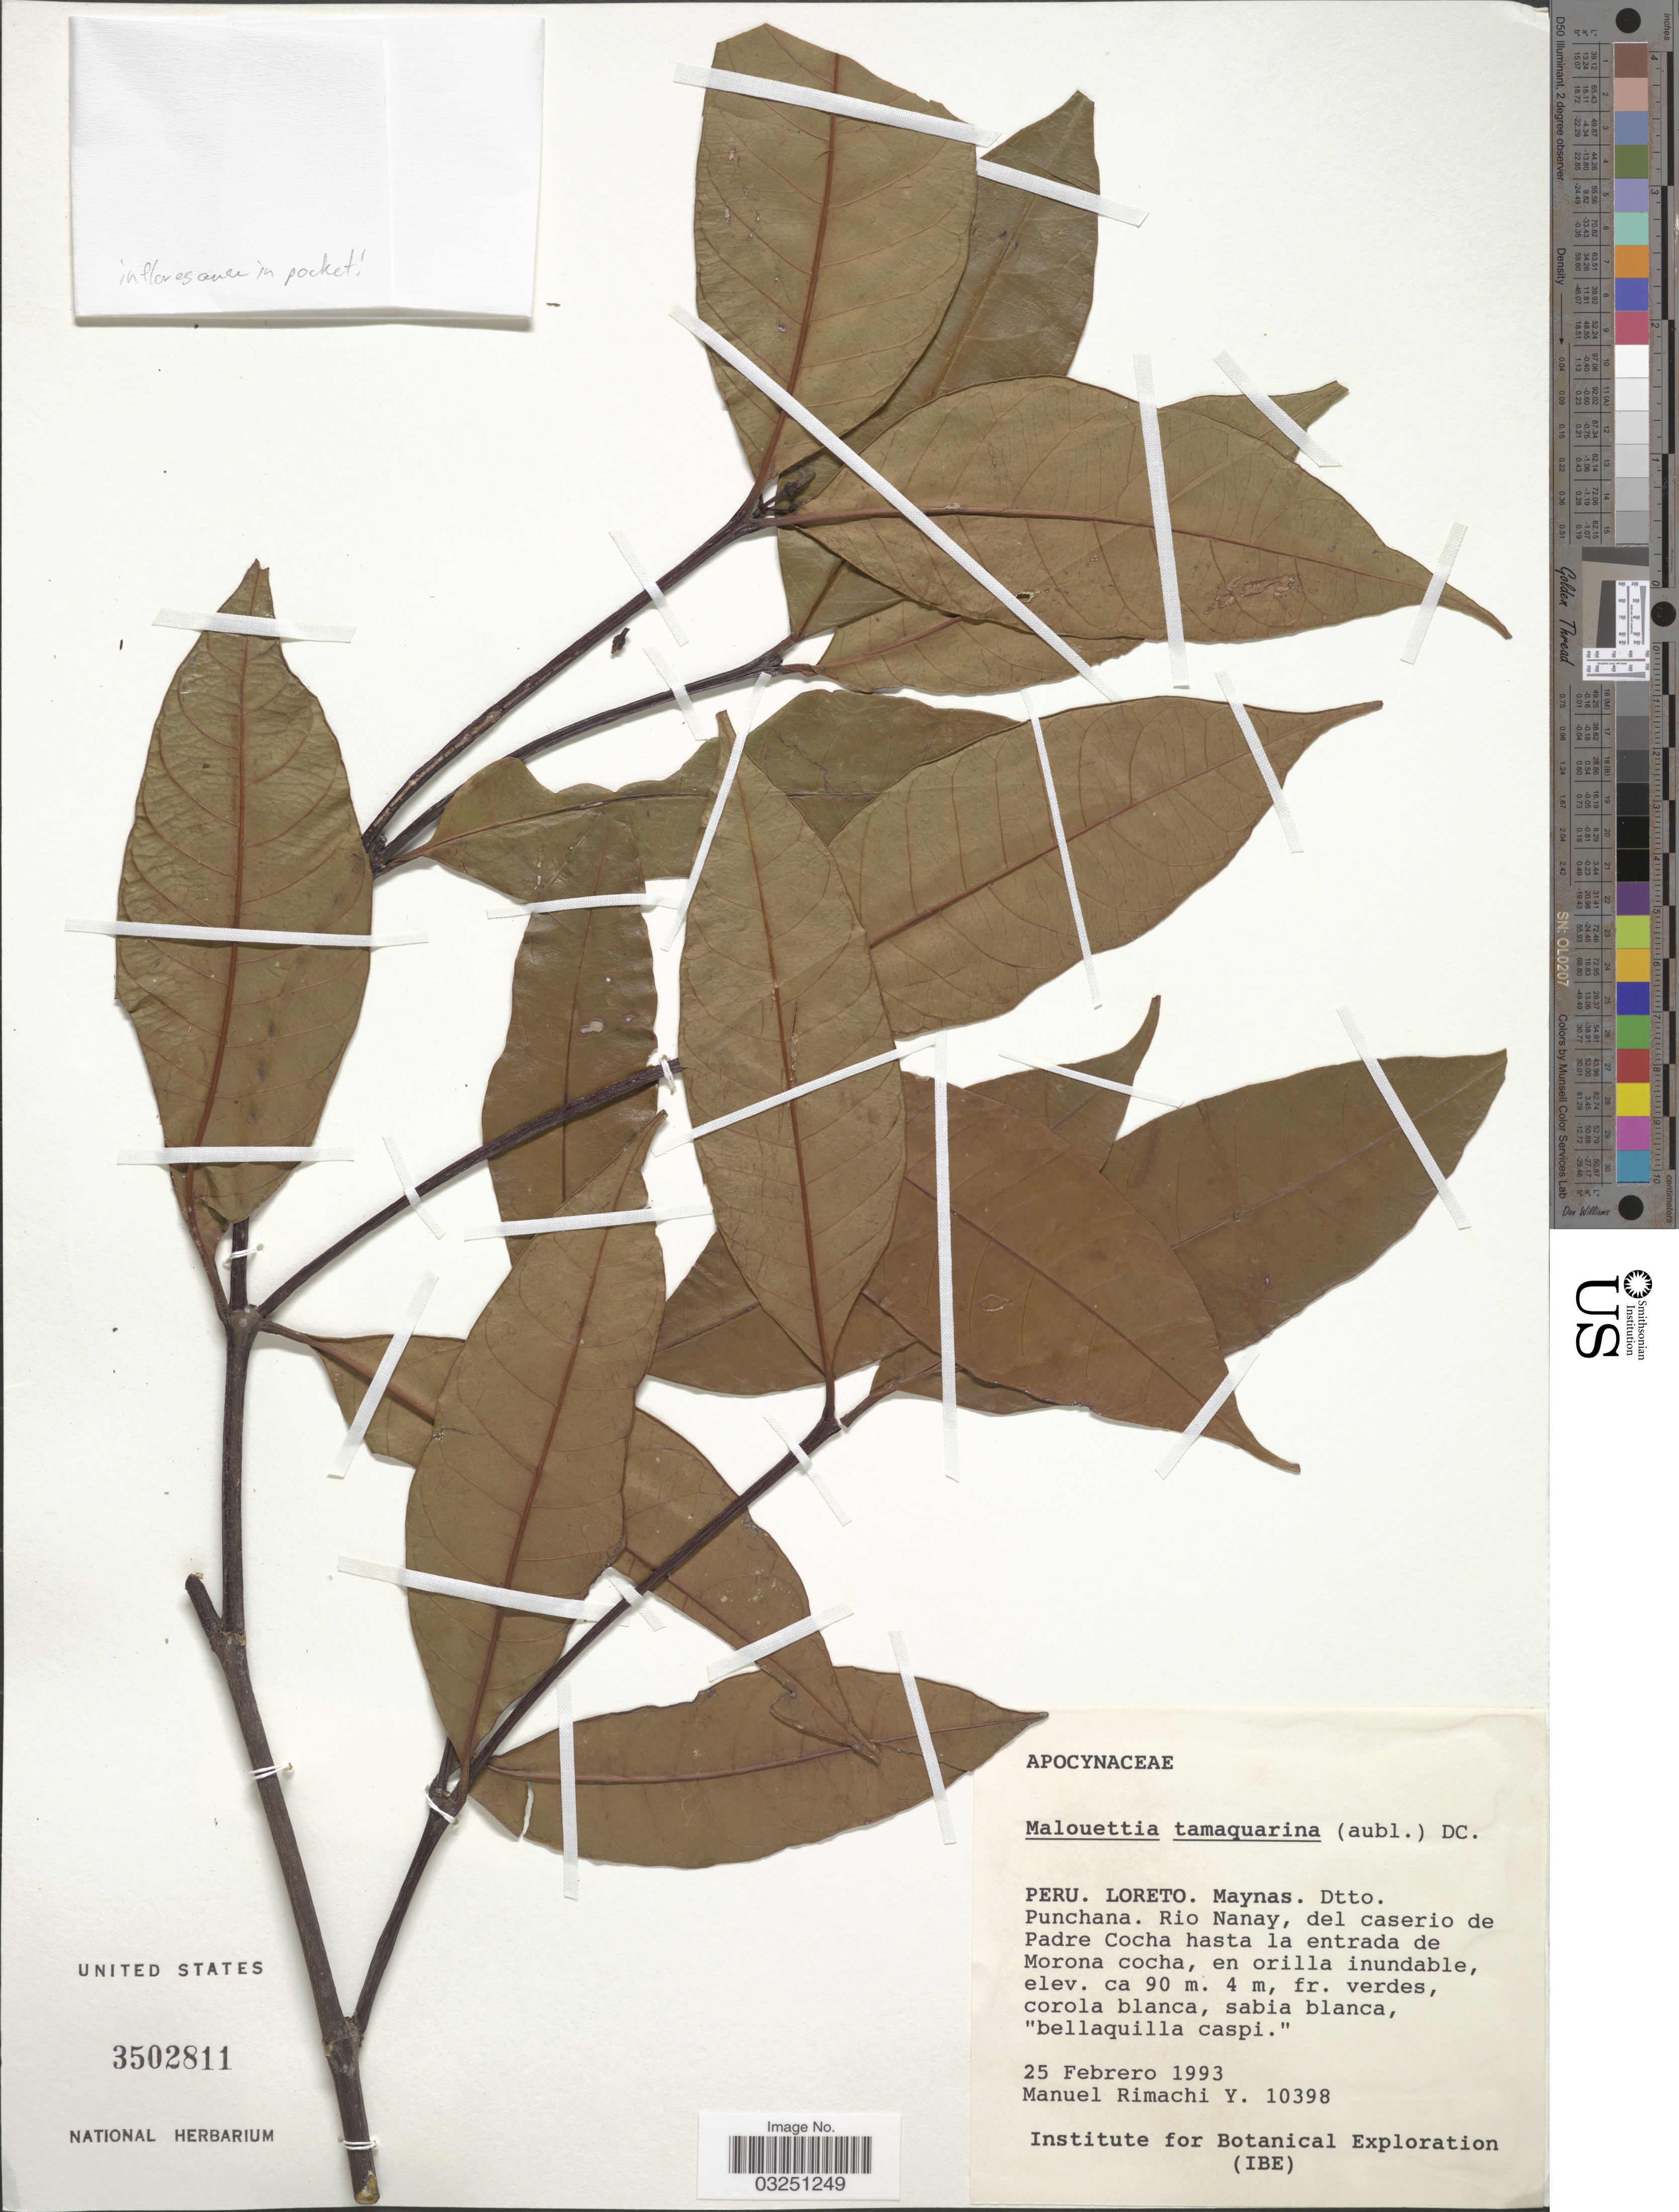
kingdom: Plantae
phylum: Tracheophyta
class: Magnoliopsida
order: Gentianales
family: Apocynaceae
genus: Malouetia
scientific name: Malouetia tamaraqurina var. tamaraqurina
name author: (Aubl.) A. DC.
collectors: M. Rimachi Y.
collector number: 10398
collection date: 1993-02-25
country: Peru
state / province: Loreto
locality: Maynas. Dtto. Punchana. Rio Nanay, del caserio de Padre Cocha hasta la entrada de Morona cocha, en orilla inundable.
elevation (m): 90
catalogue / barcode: US 3502811